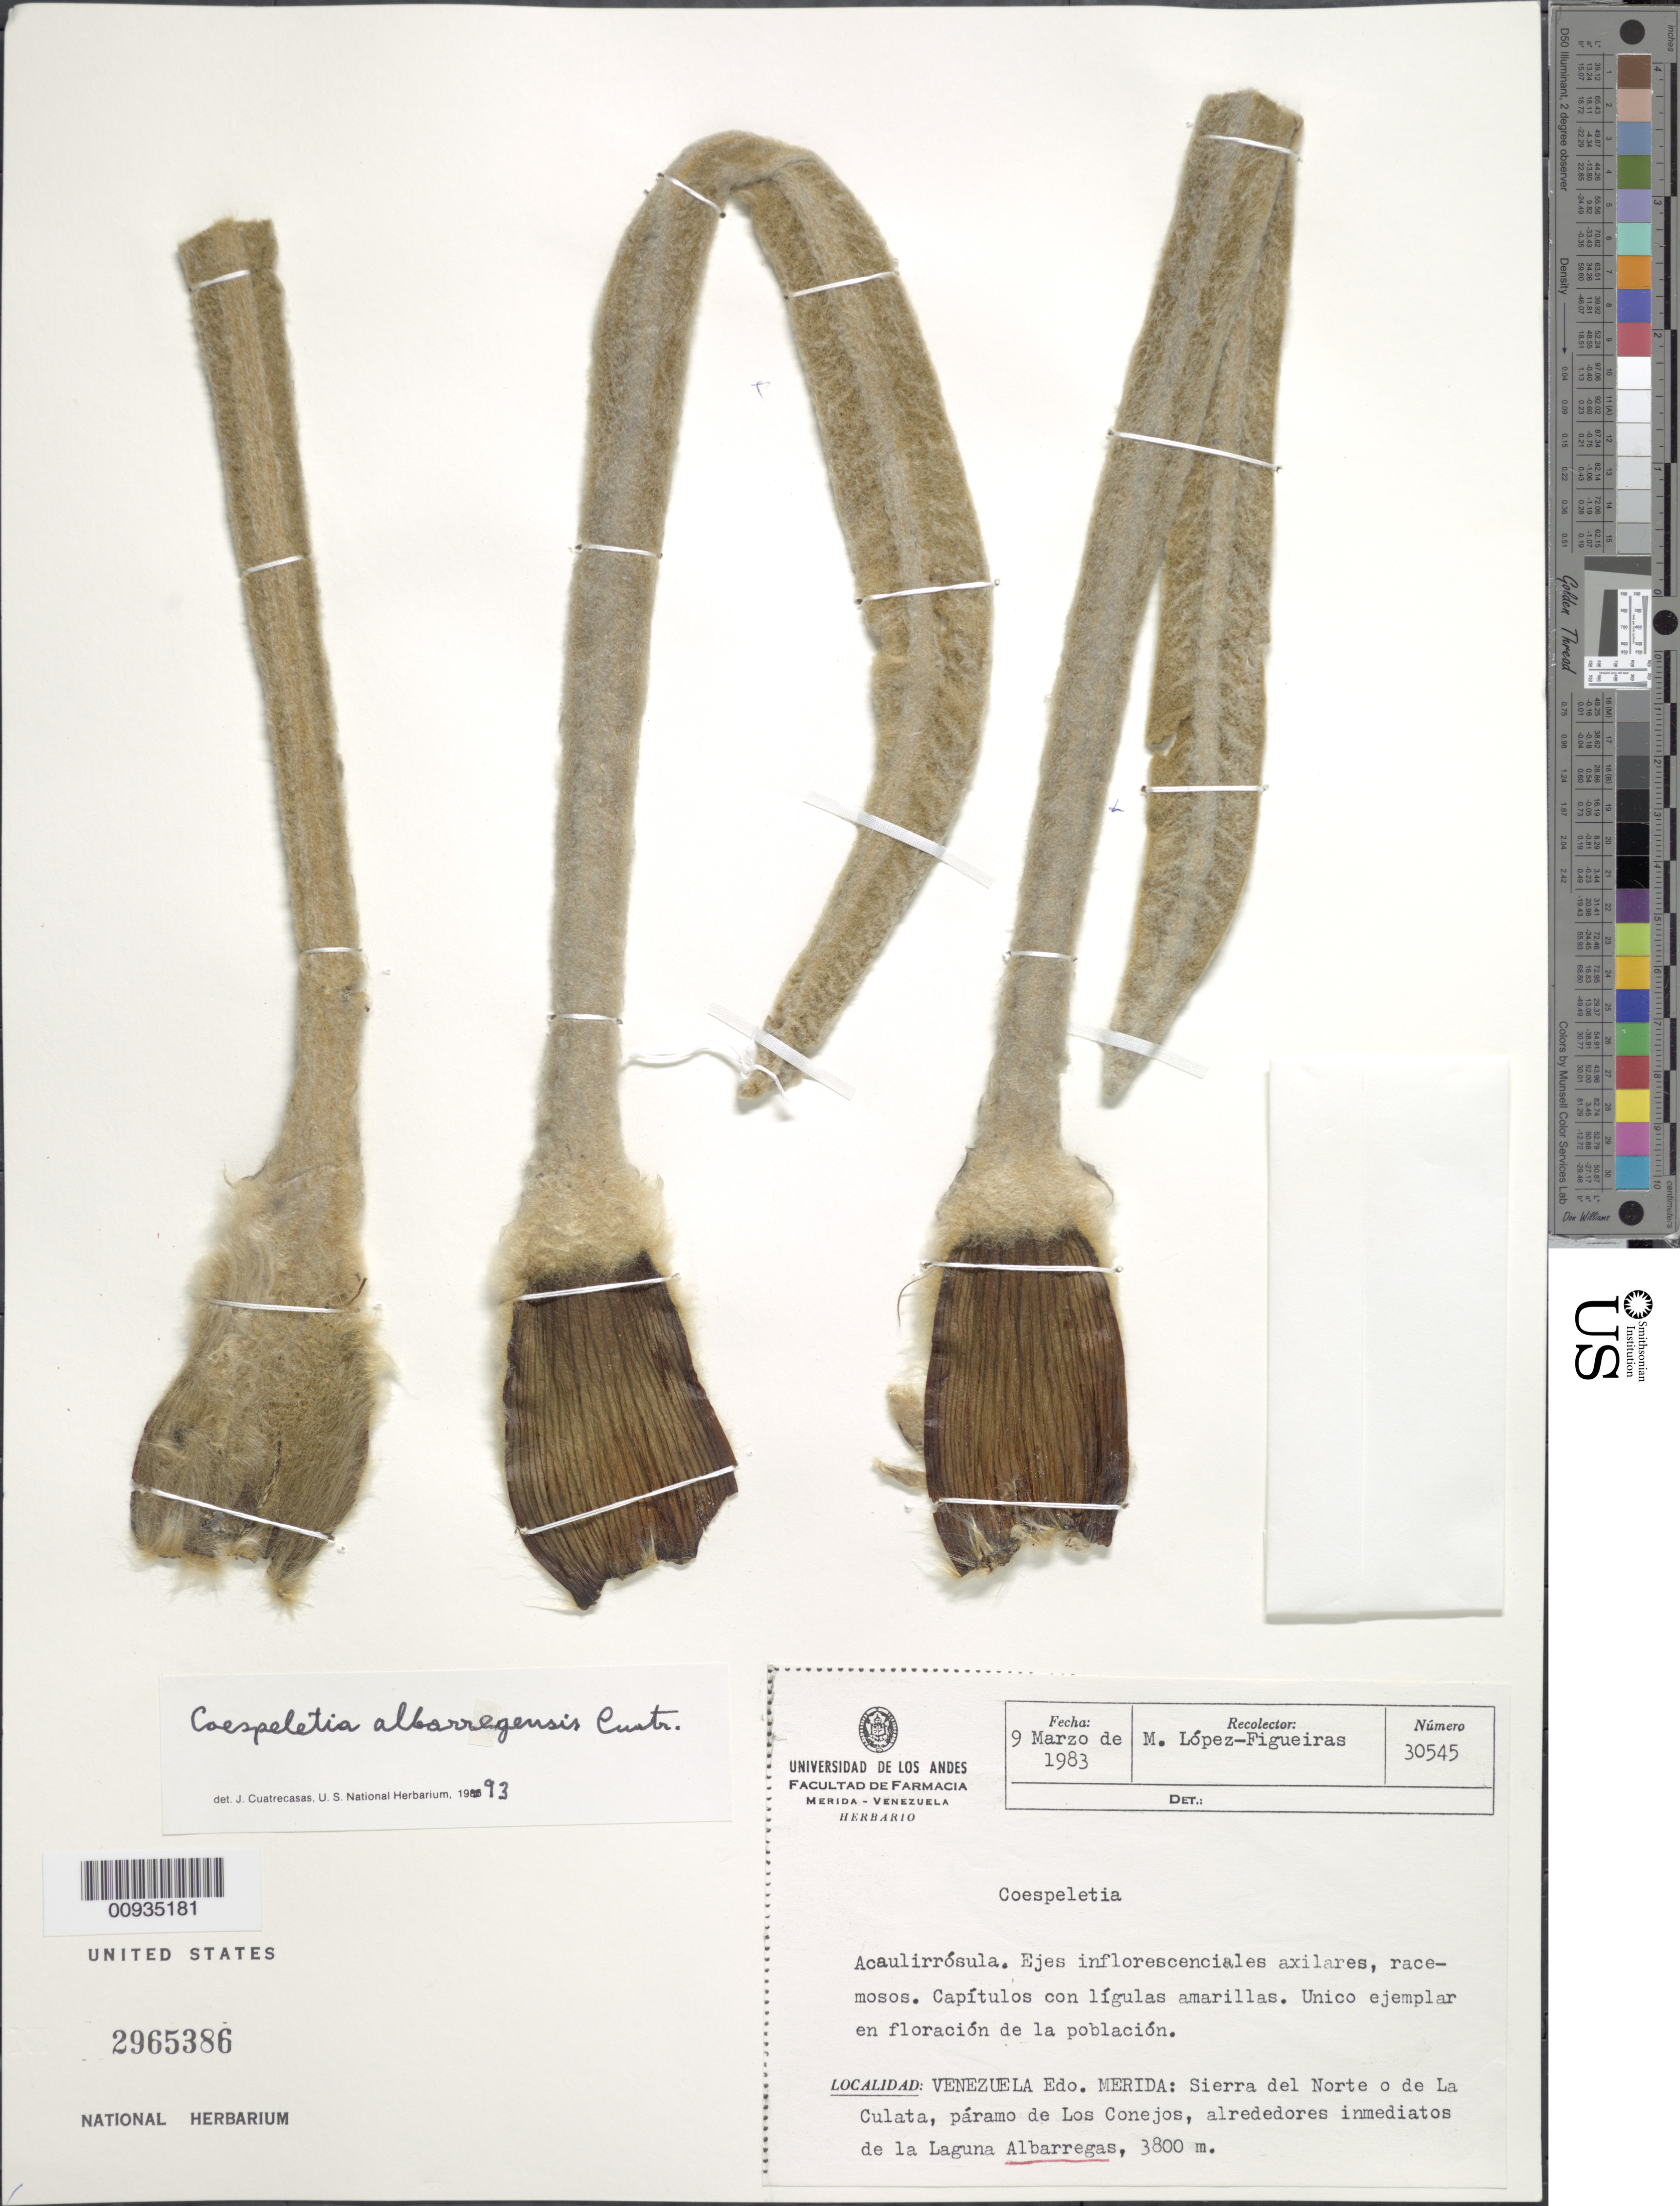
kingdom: Plantae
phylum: Tracheophyta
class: Magnoliopsida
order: Asterales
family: Asteraceae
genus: Coespeletia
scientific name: Coespeletia albarregensis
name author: Cuatrec.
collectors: M. López Figueiras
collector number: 30545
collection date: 1983-03-09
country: Venezuela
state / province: Mérida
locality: Sierra del Norte o de La Culata, paramo de Los Conejos, alrededores inmediade la Laguna Albarregas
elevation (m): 3800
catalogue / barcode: US 2965386